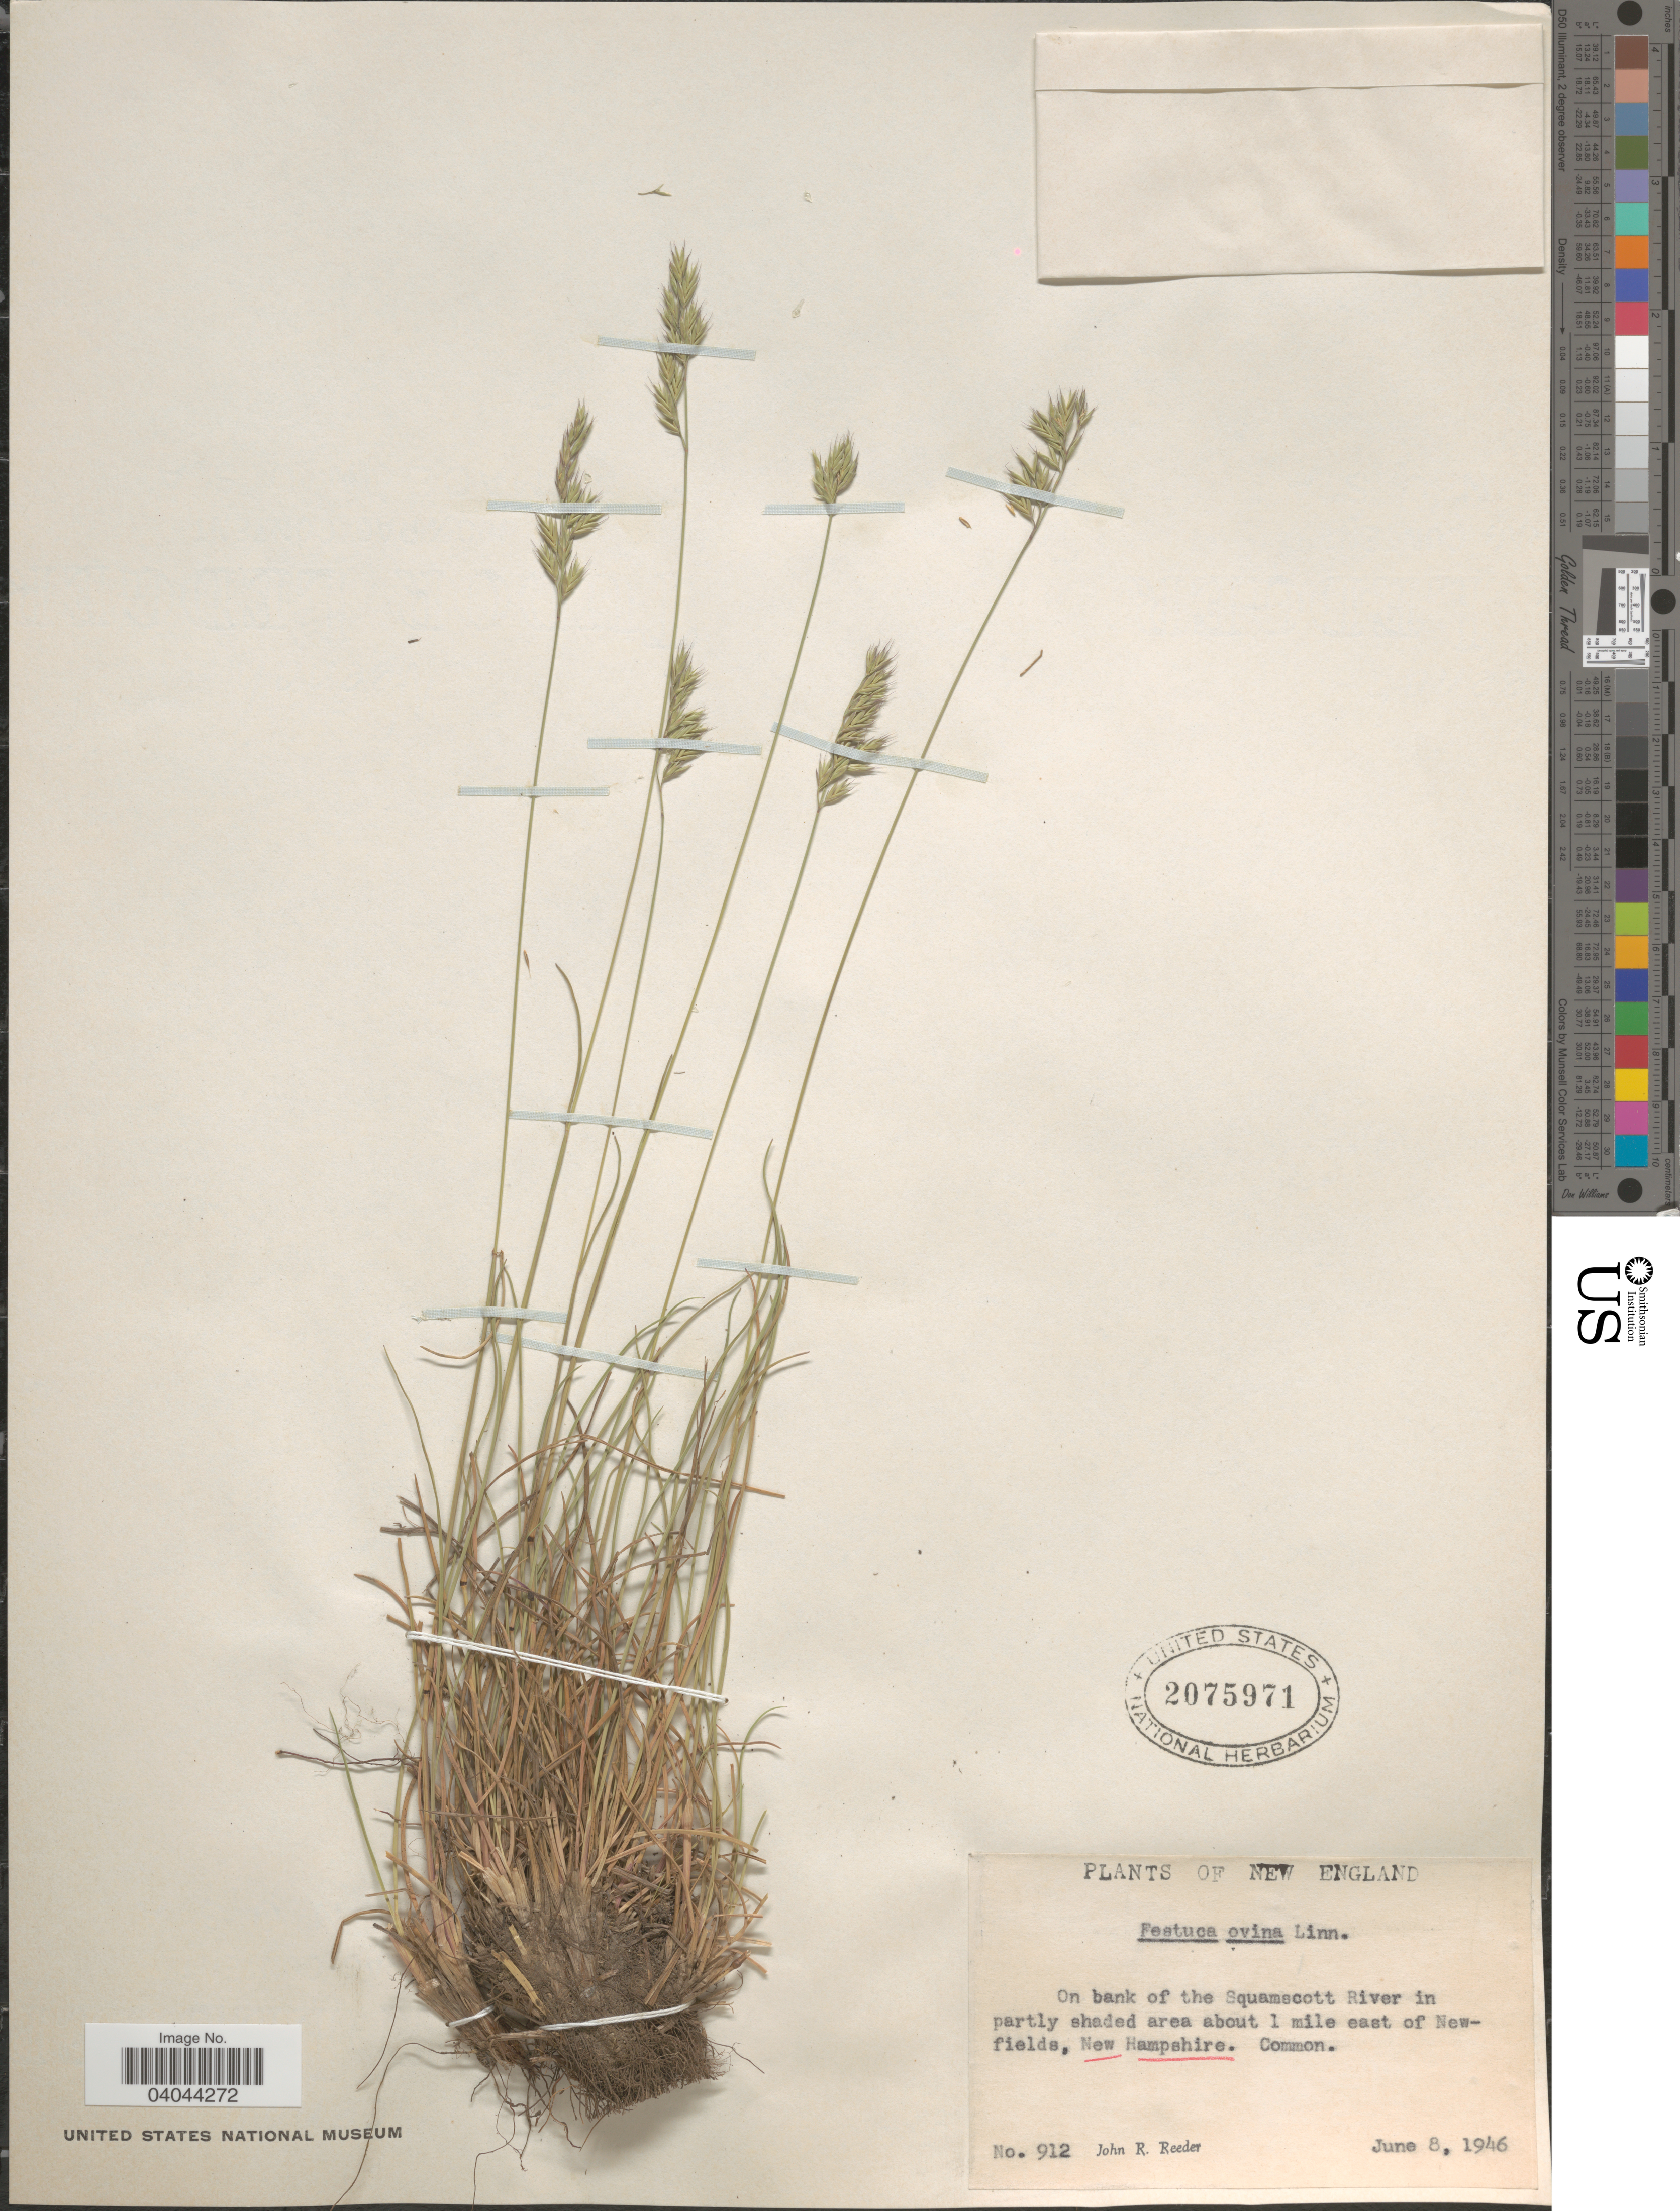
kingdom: Plantae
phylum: Tracheophyta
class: Liliopsida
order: Poales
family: Poaceae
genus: Festuca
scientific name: Festuca ovina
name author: L.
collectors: J. R. Reeder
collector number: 912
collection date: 1946-06-08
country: United States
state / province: New Hampshire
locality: New England. On bank of the Squamscott River in partly shaded area about 1 mile east of New-fields.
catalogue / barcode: US 2075971